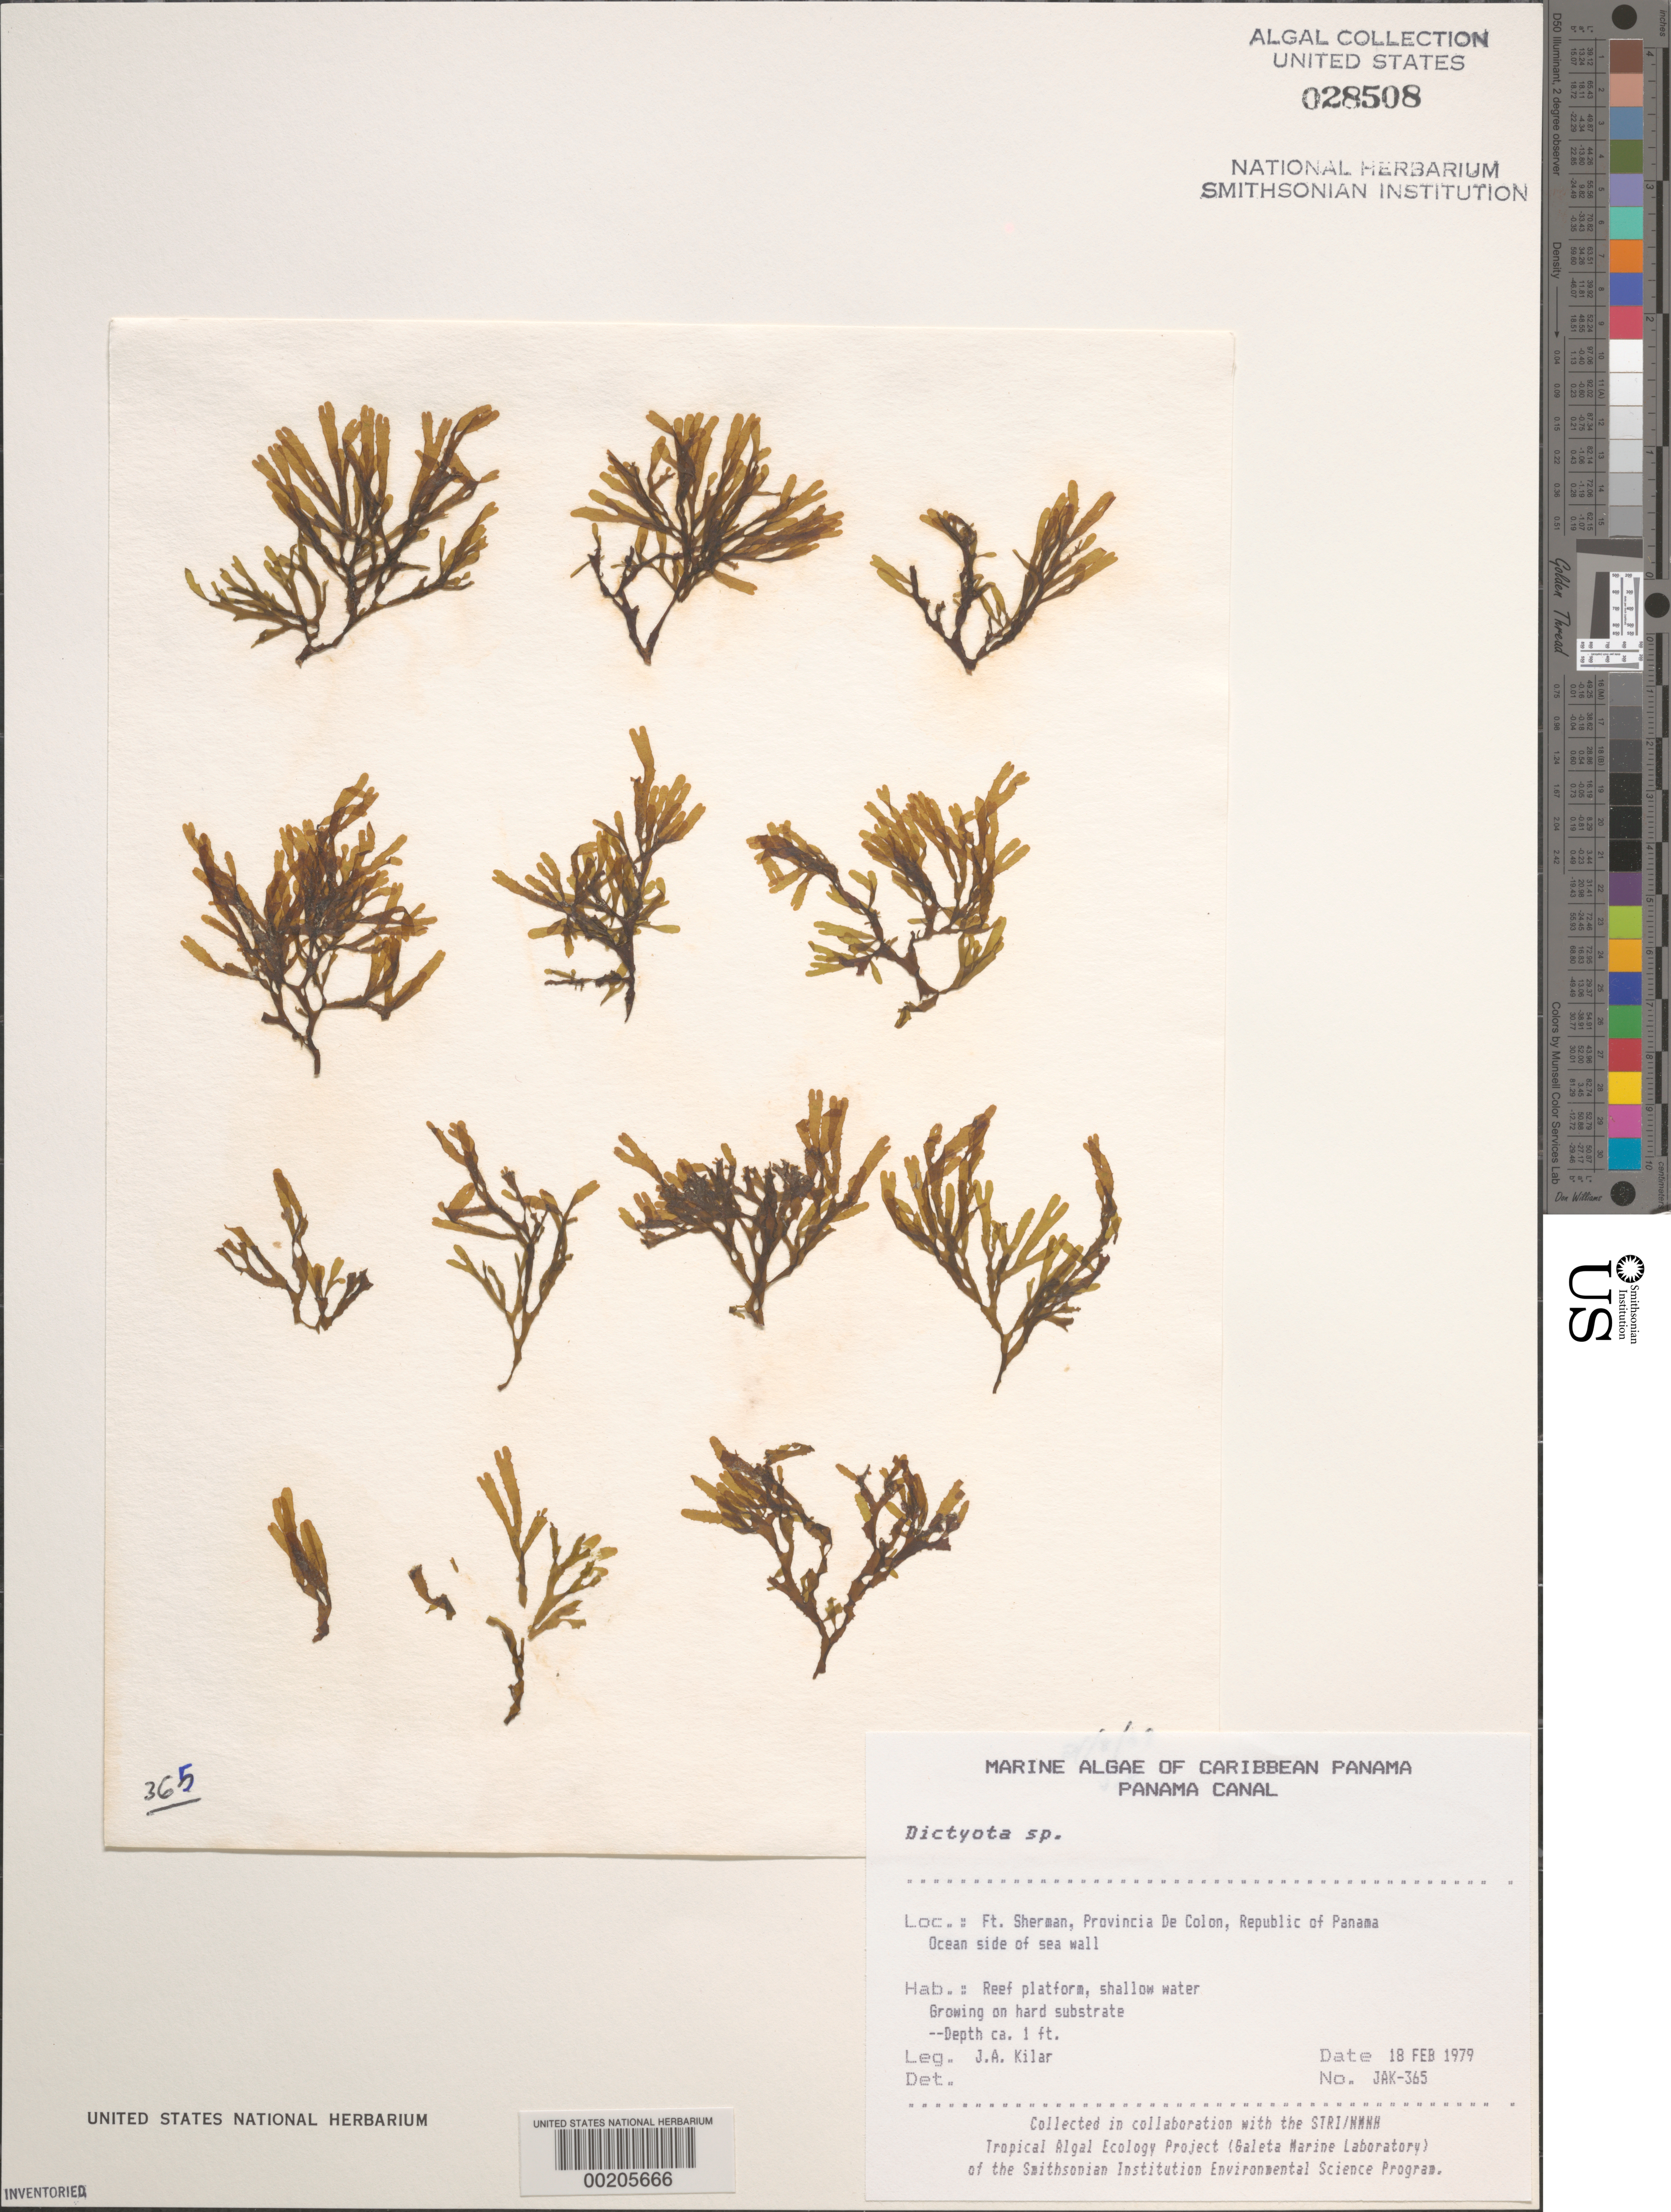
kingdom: Chromista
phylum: Ochrophyta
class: Phaeophyceae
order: Dictyotales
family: Dictyotaceae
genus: Dictyota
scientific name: Dictyota sp.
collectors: J. A. Kilar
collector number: JAK-365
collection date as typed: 18 Feb 1979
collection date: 1979-02-18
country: Panama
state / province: Colón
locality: Fort Sherman, Panama Canal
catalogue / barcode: US 28508